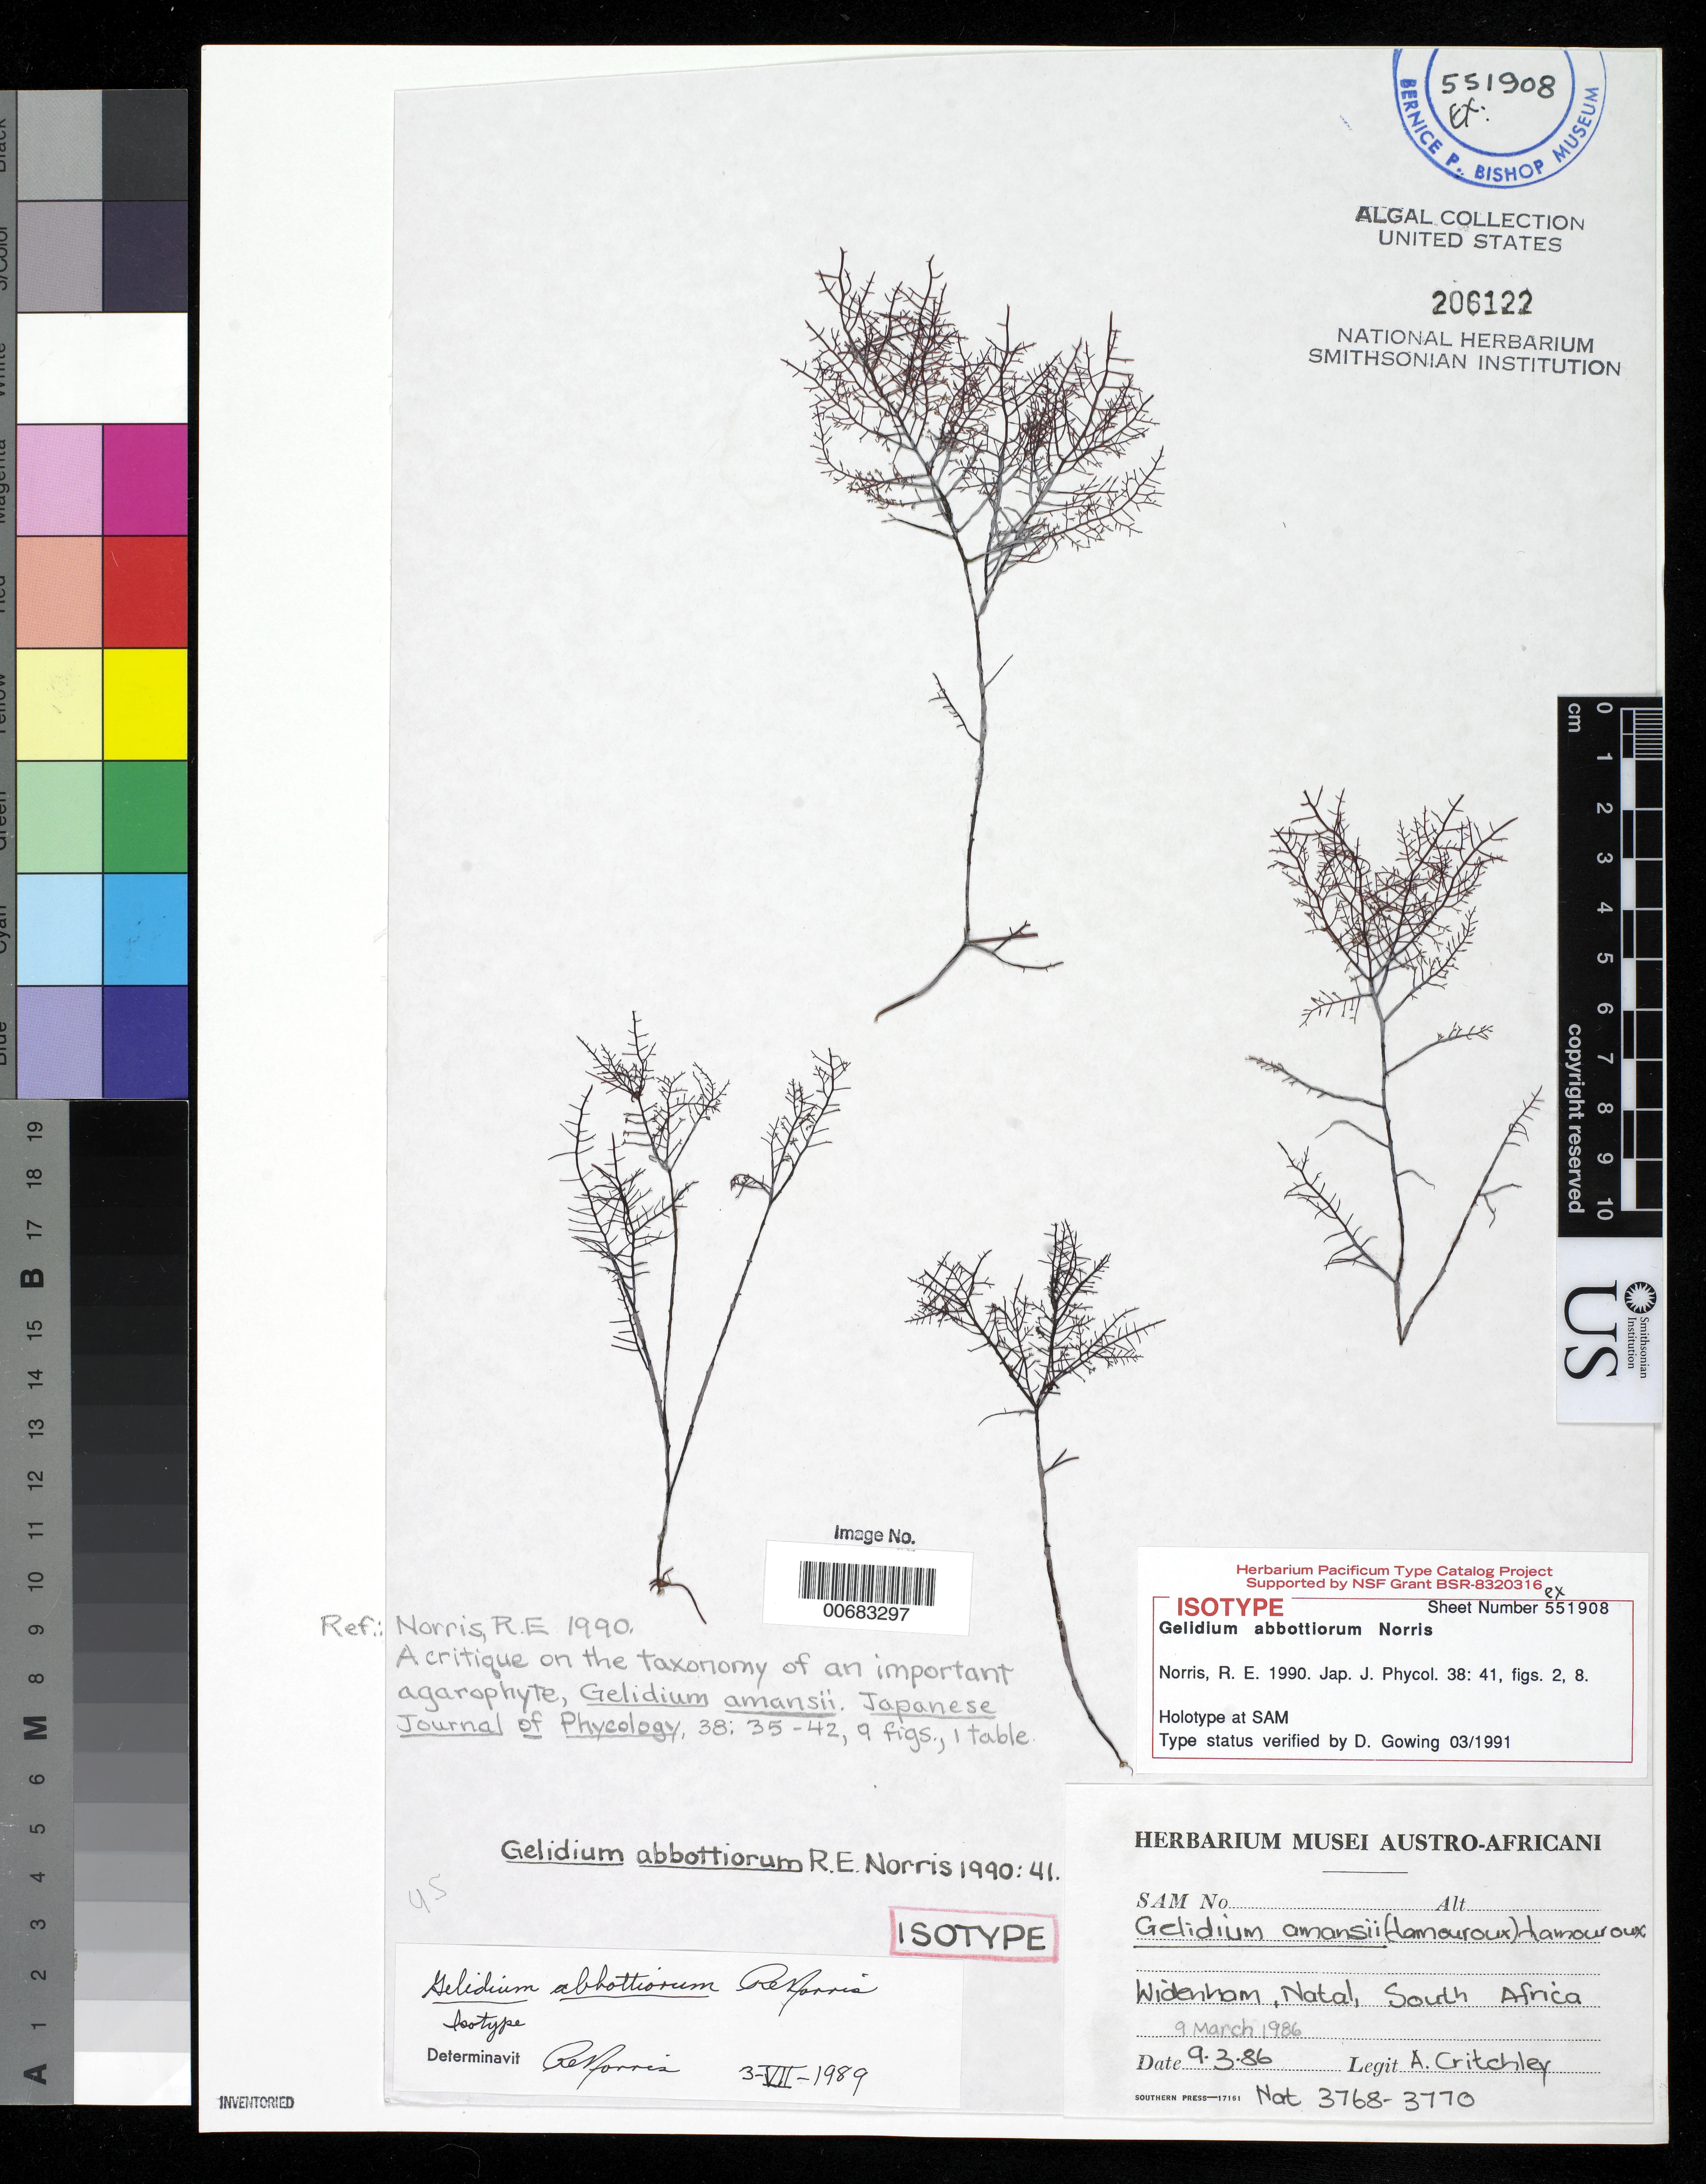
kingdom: Plantae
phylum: Rhodophyta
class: Florideophyceae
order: Gelidiales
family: Gelidiaceae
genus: Gelidium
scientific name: Gelidium abbottiorum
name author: R.E. Norris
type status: Isotype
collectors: A. Critchley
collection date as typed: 09 Mar 1986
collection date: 1986-03-09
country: South Africa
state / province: KwaZulu-Natal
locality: Widenham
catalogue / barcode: US 206122